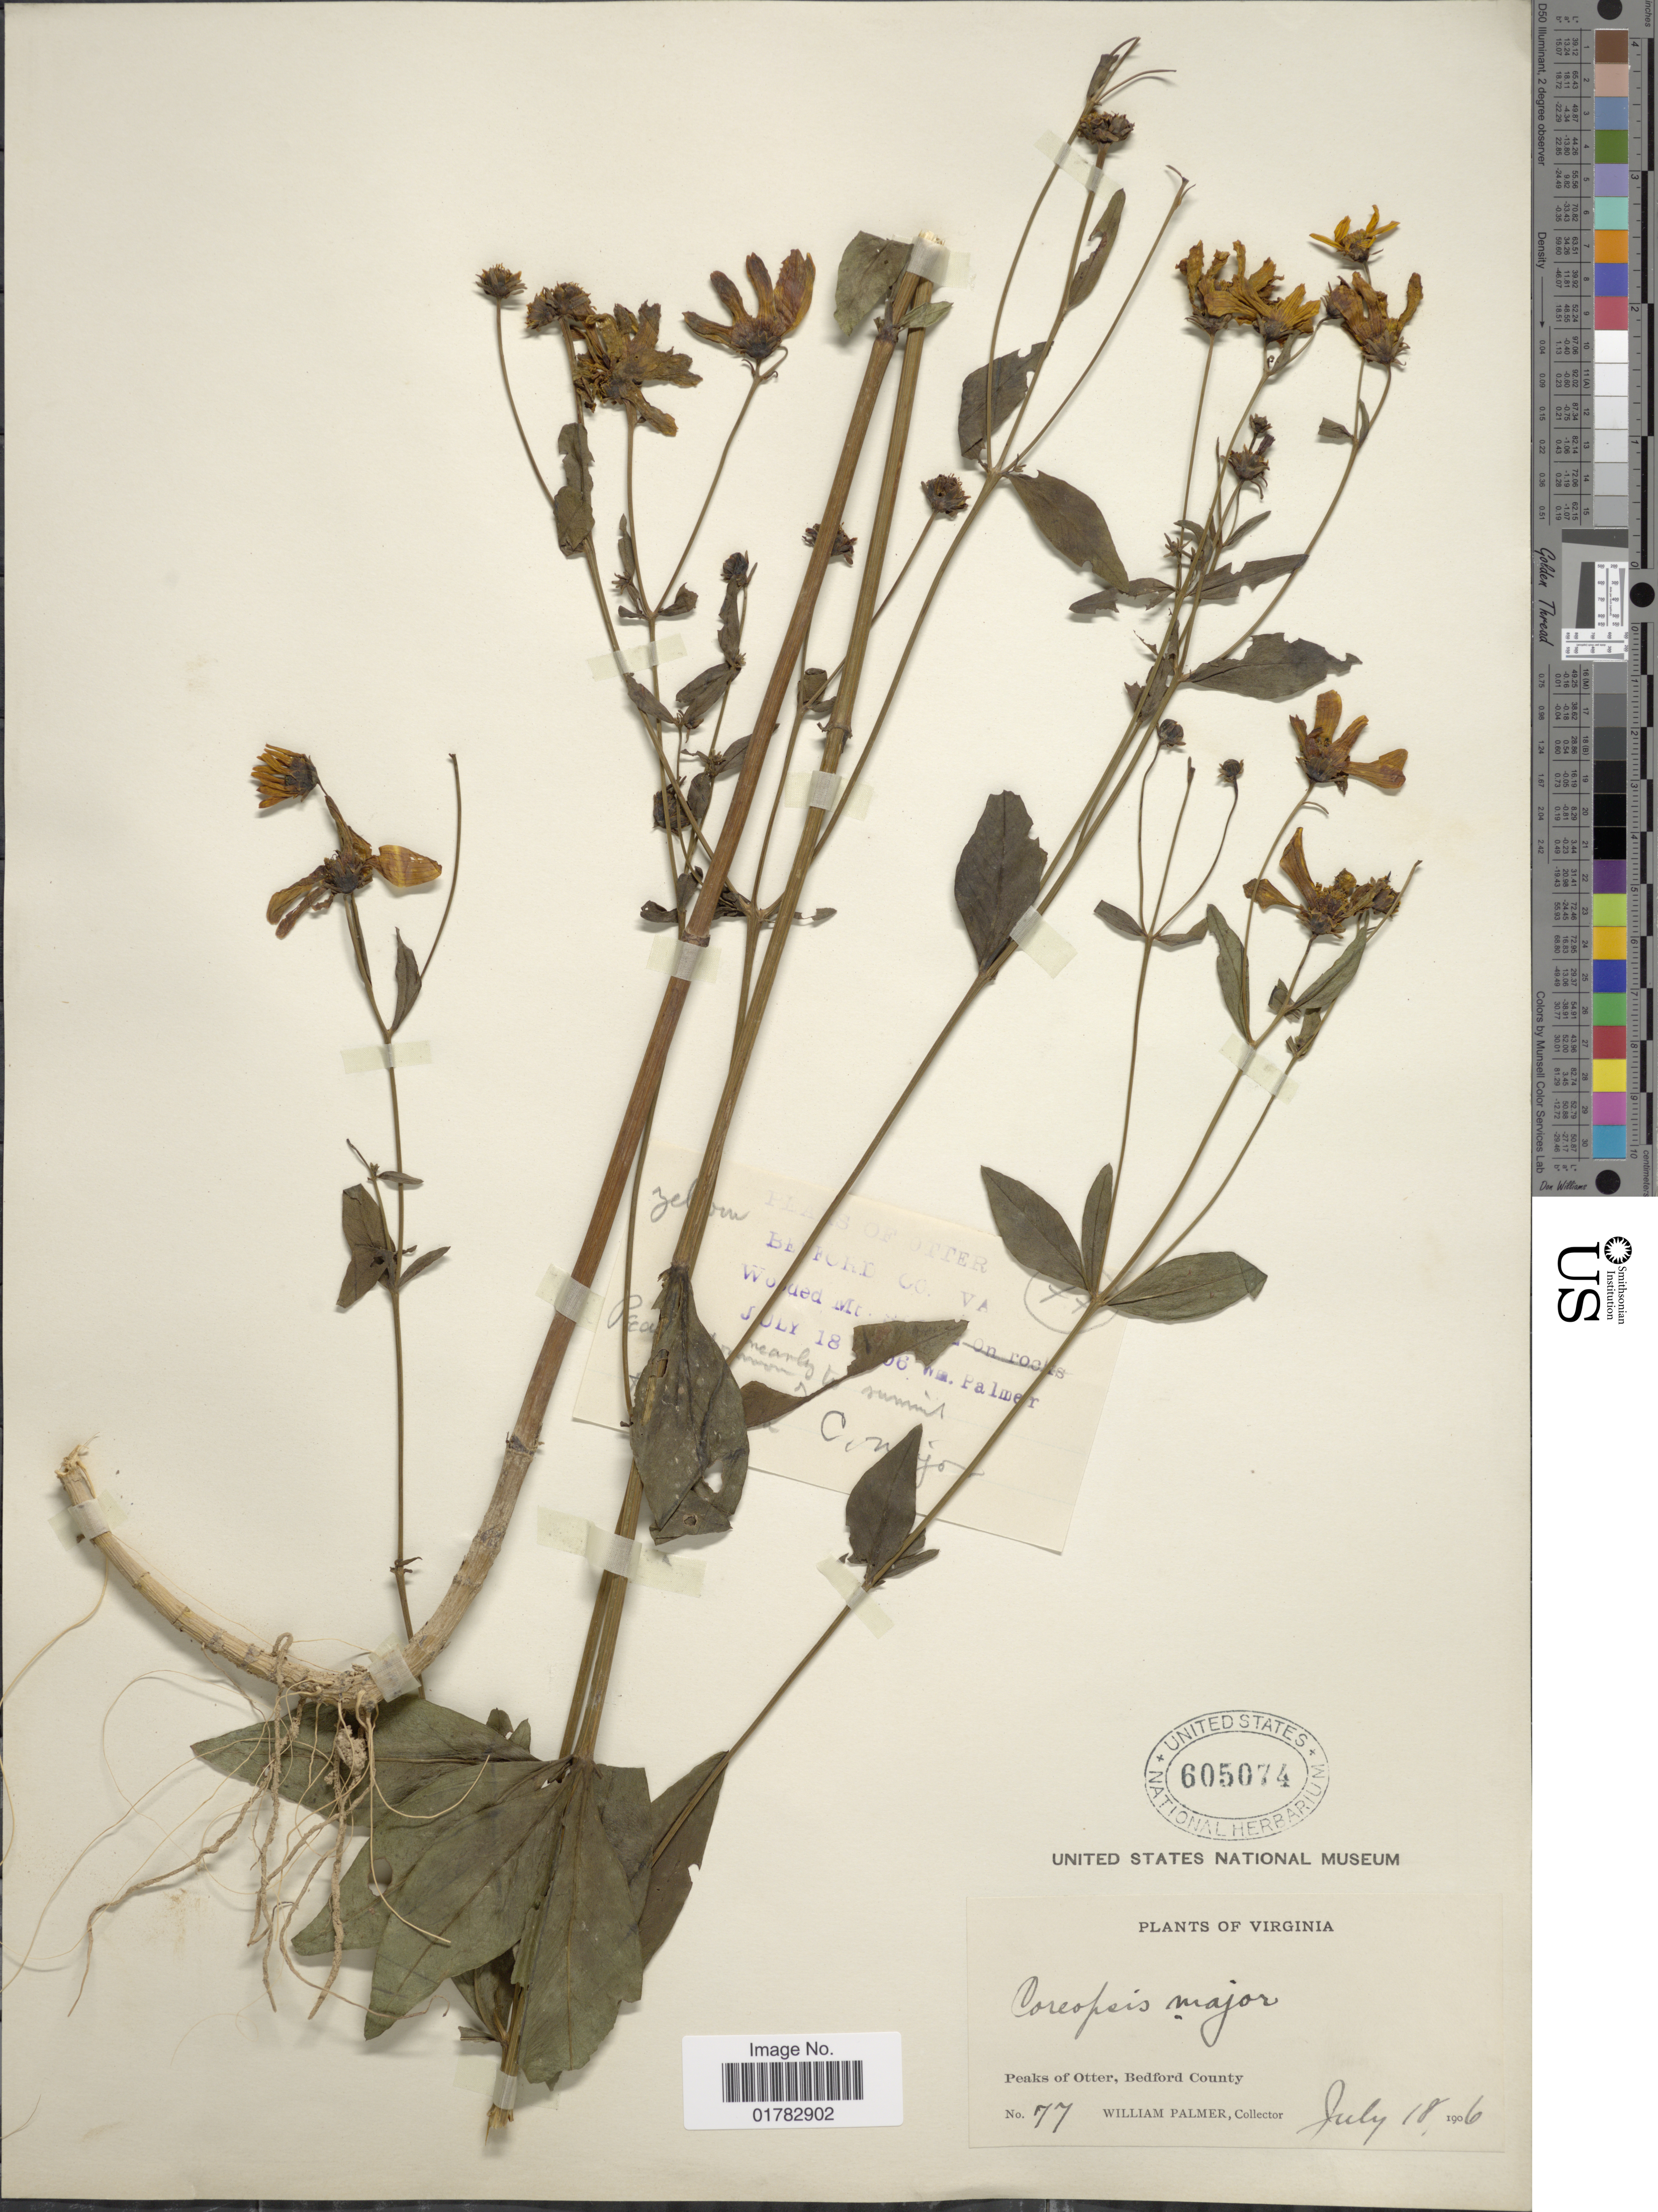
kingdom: Plantae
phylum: Tracheophyta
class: Magnoliopsida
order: Asterales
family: Asteraceae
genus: Coreopsis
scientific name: Coreopsis major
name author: Walter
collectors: W. Palmer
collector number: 77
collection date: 1906-07-18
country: United States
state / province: Virginia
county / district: Bedford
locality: Peaks of Otter, Bedford County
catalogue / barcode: US 605074